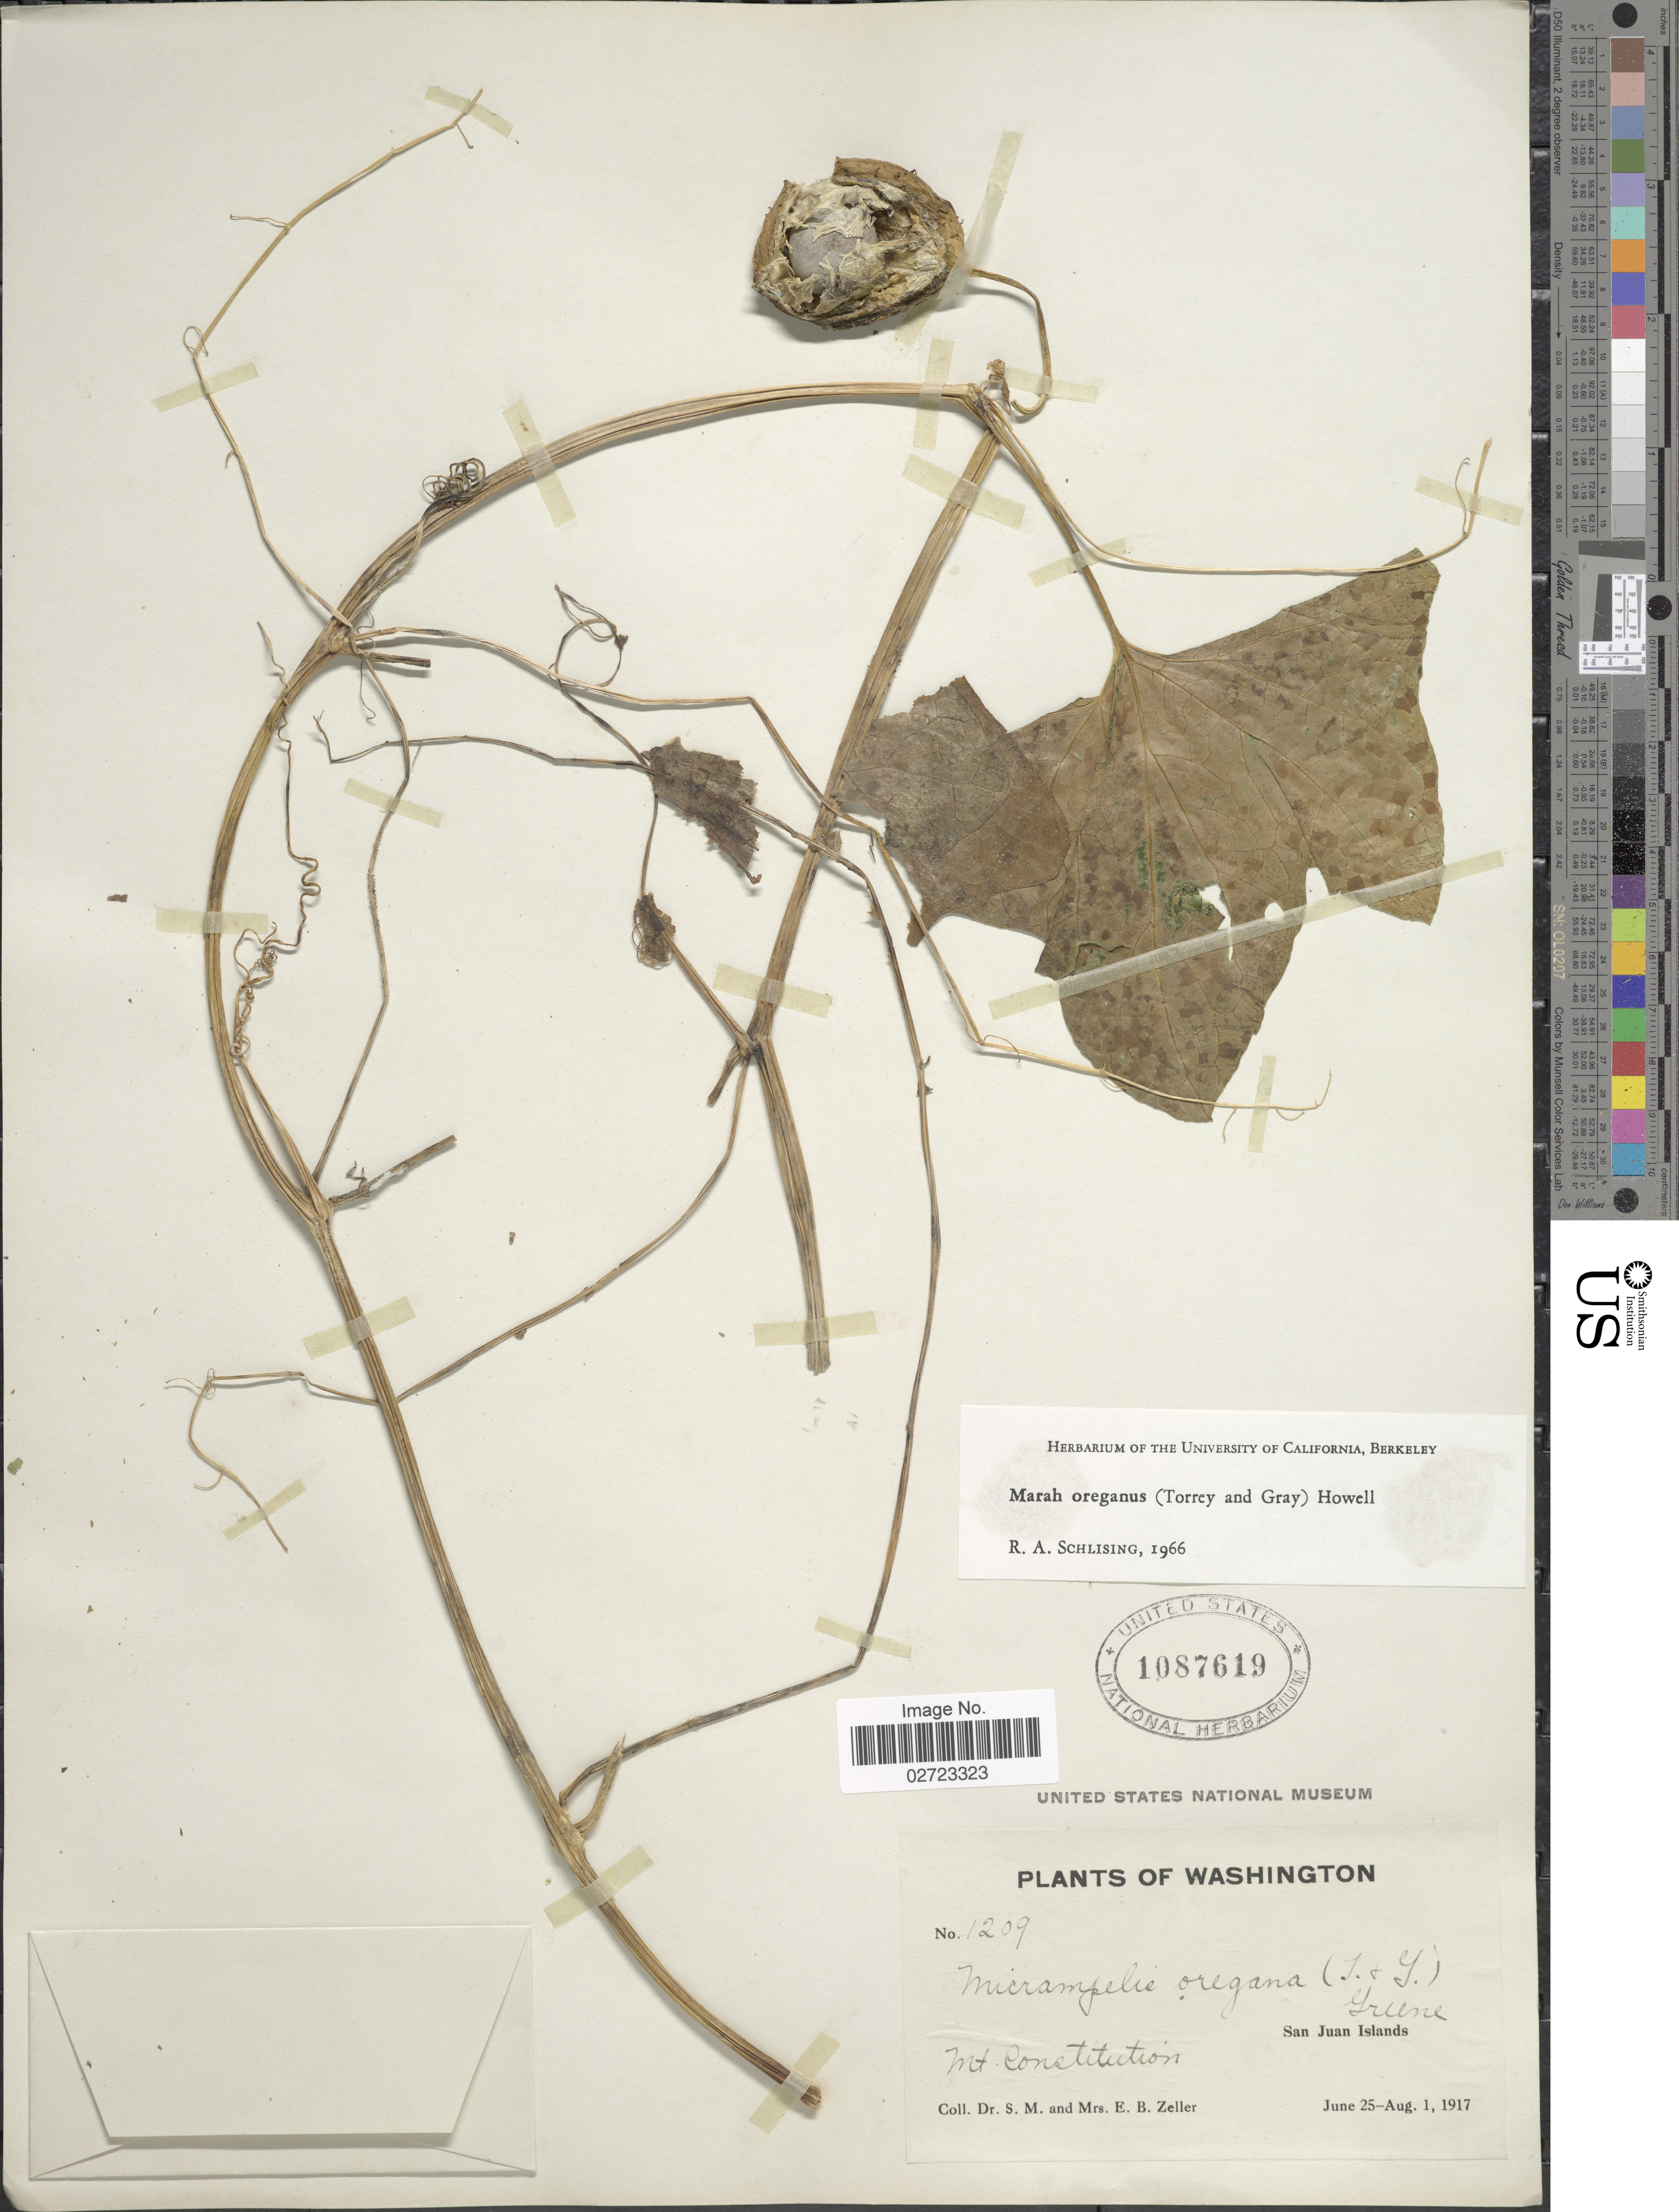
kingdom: Plantae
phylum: Tracheophyta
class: Magnoliopsida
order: Cucurbitales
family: Cucurbitaceae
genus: Marah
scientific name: Marah oregana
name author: (Torr. & A. Gray) Howell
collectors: S. Zeller & E. Zeller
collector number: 1209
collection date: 1917-06-25/1917-08-01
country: United States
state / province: Washington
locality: San Juan Islands, Mt. Constitution.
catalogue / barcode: US 1087619